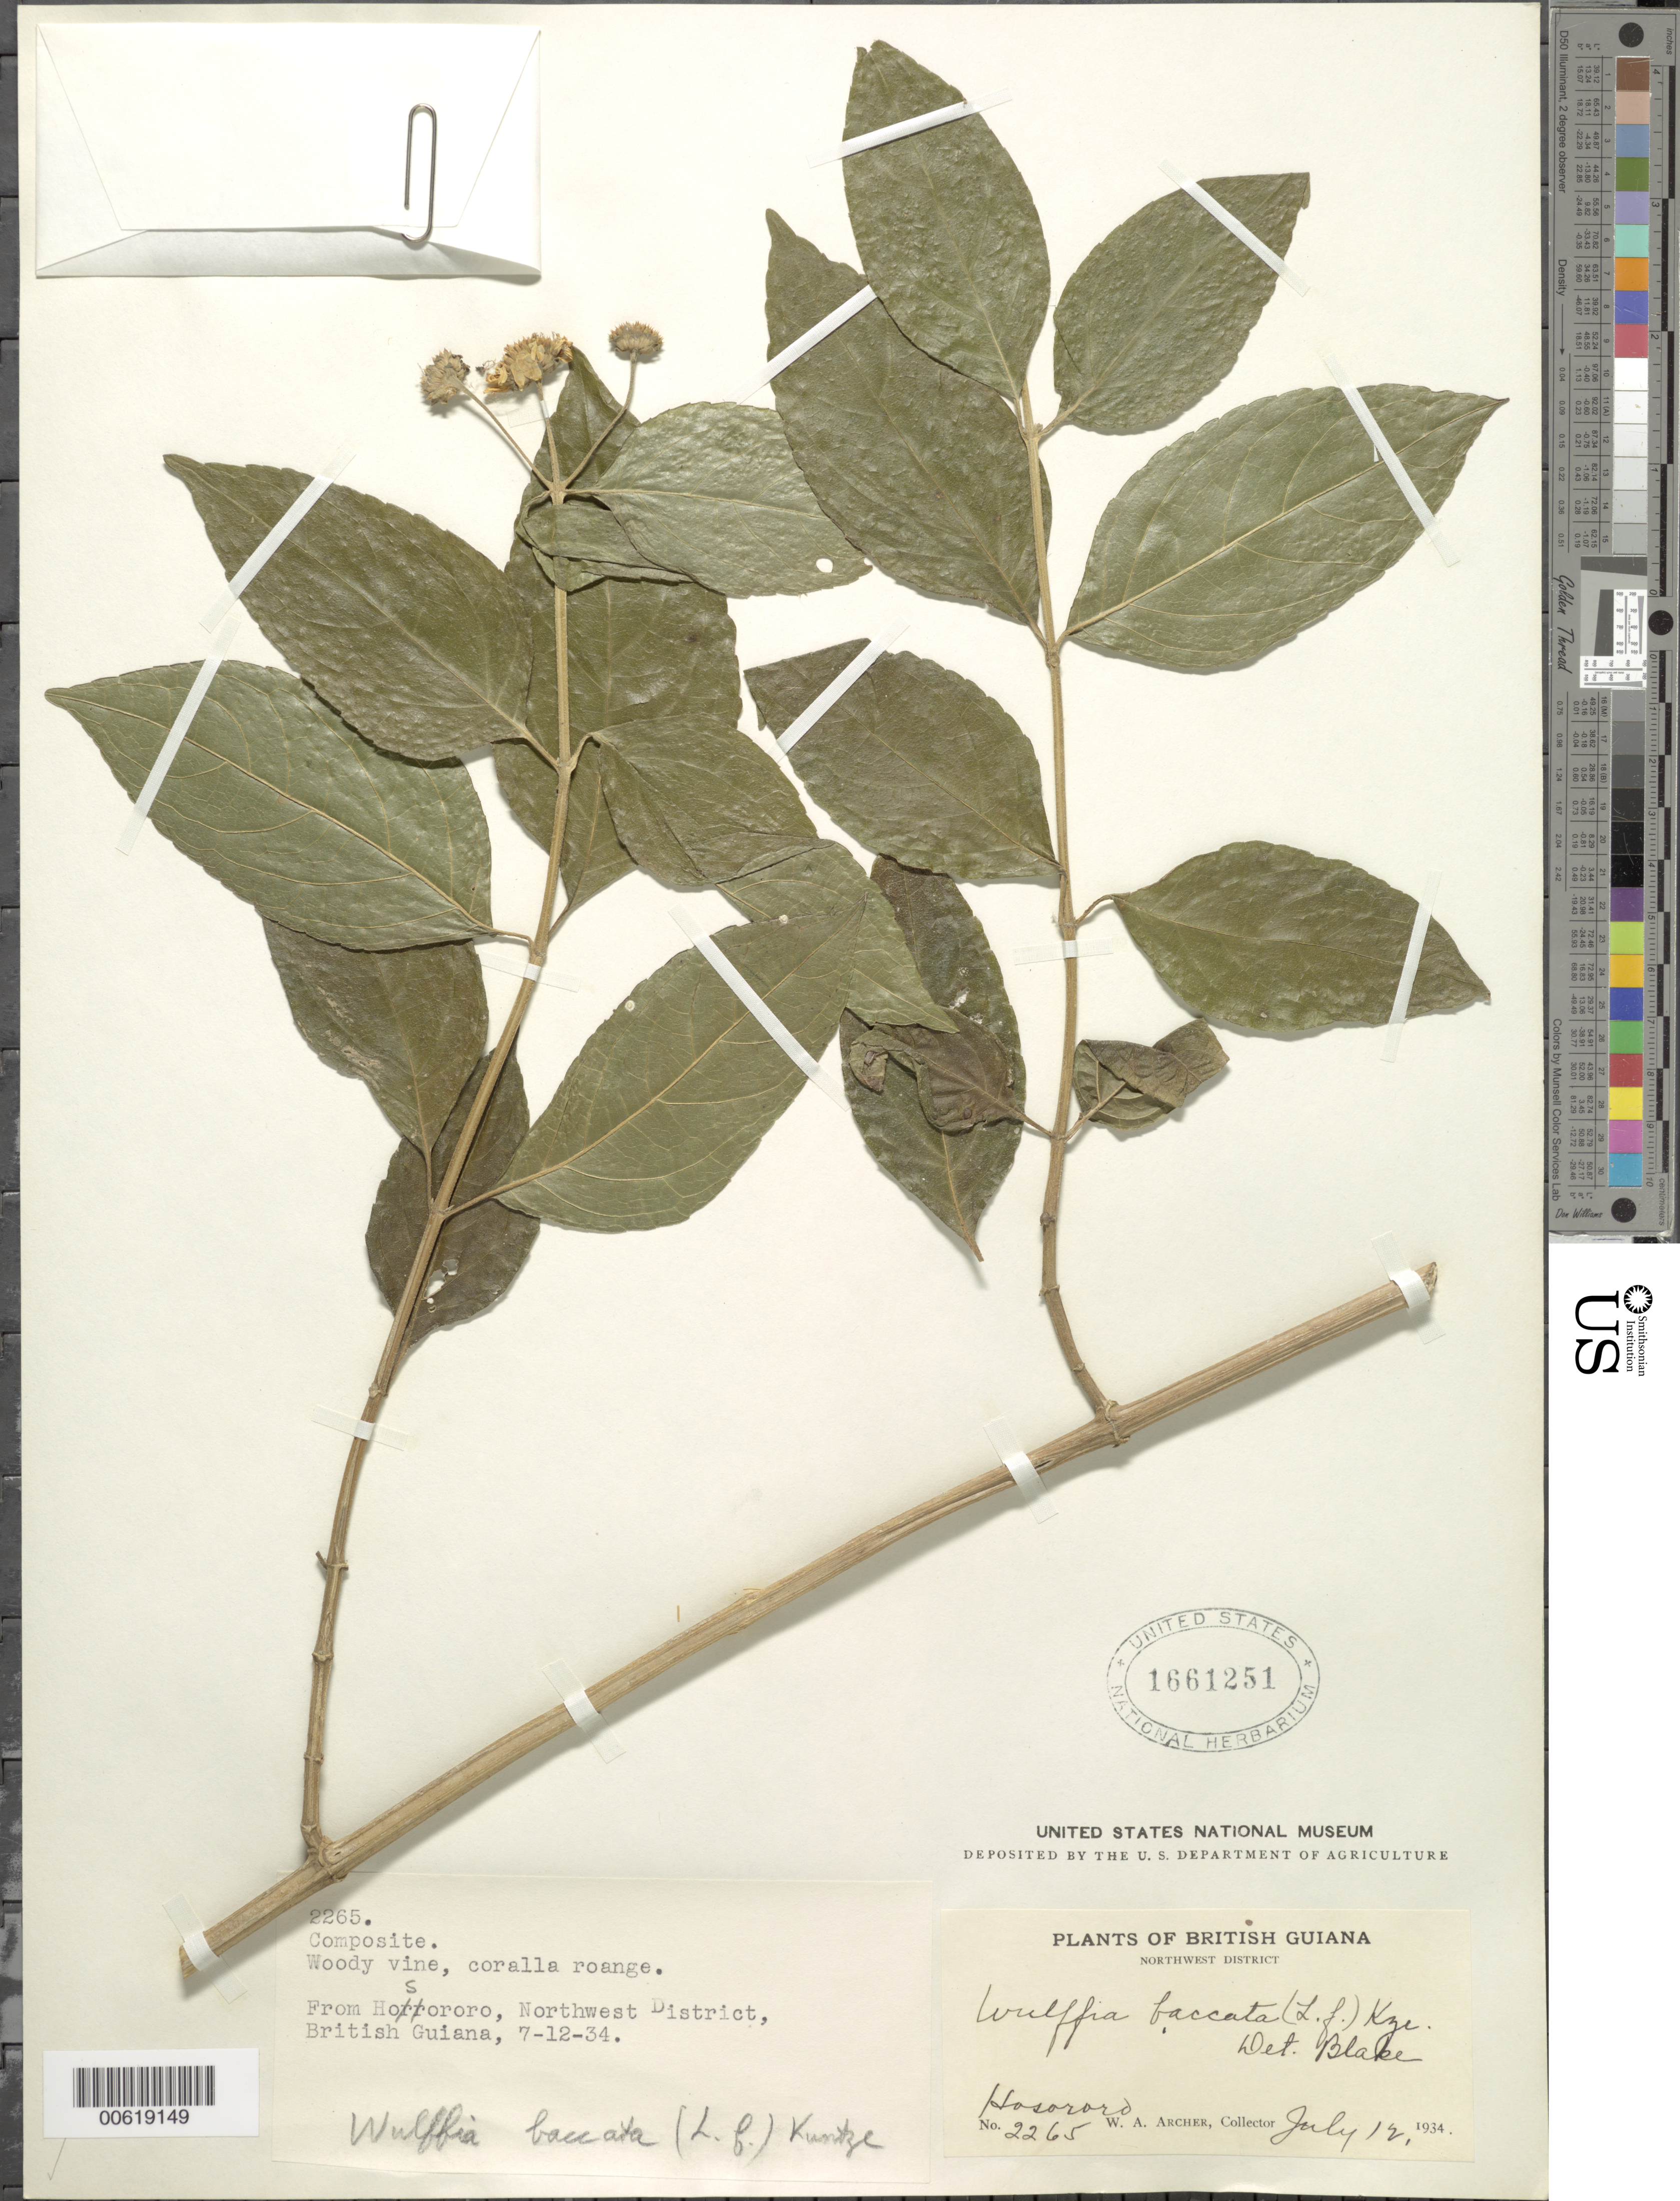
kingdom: Plantae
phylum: Tracheophyta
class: Magnoliopsida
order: Asterales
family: Asteraceae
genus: Wulffia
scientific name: Wulffia baccata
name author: (L. f.) Kuntze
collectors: W. A. Archer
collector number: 2265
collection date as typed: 12-Jul-34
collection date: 1934-07-12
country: Guyana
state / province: Barima-Waini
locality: Hosororo, NW Dist.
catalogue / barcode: US 1661251